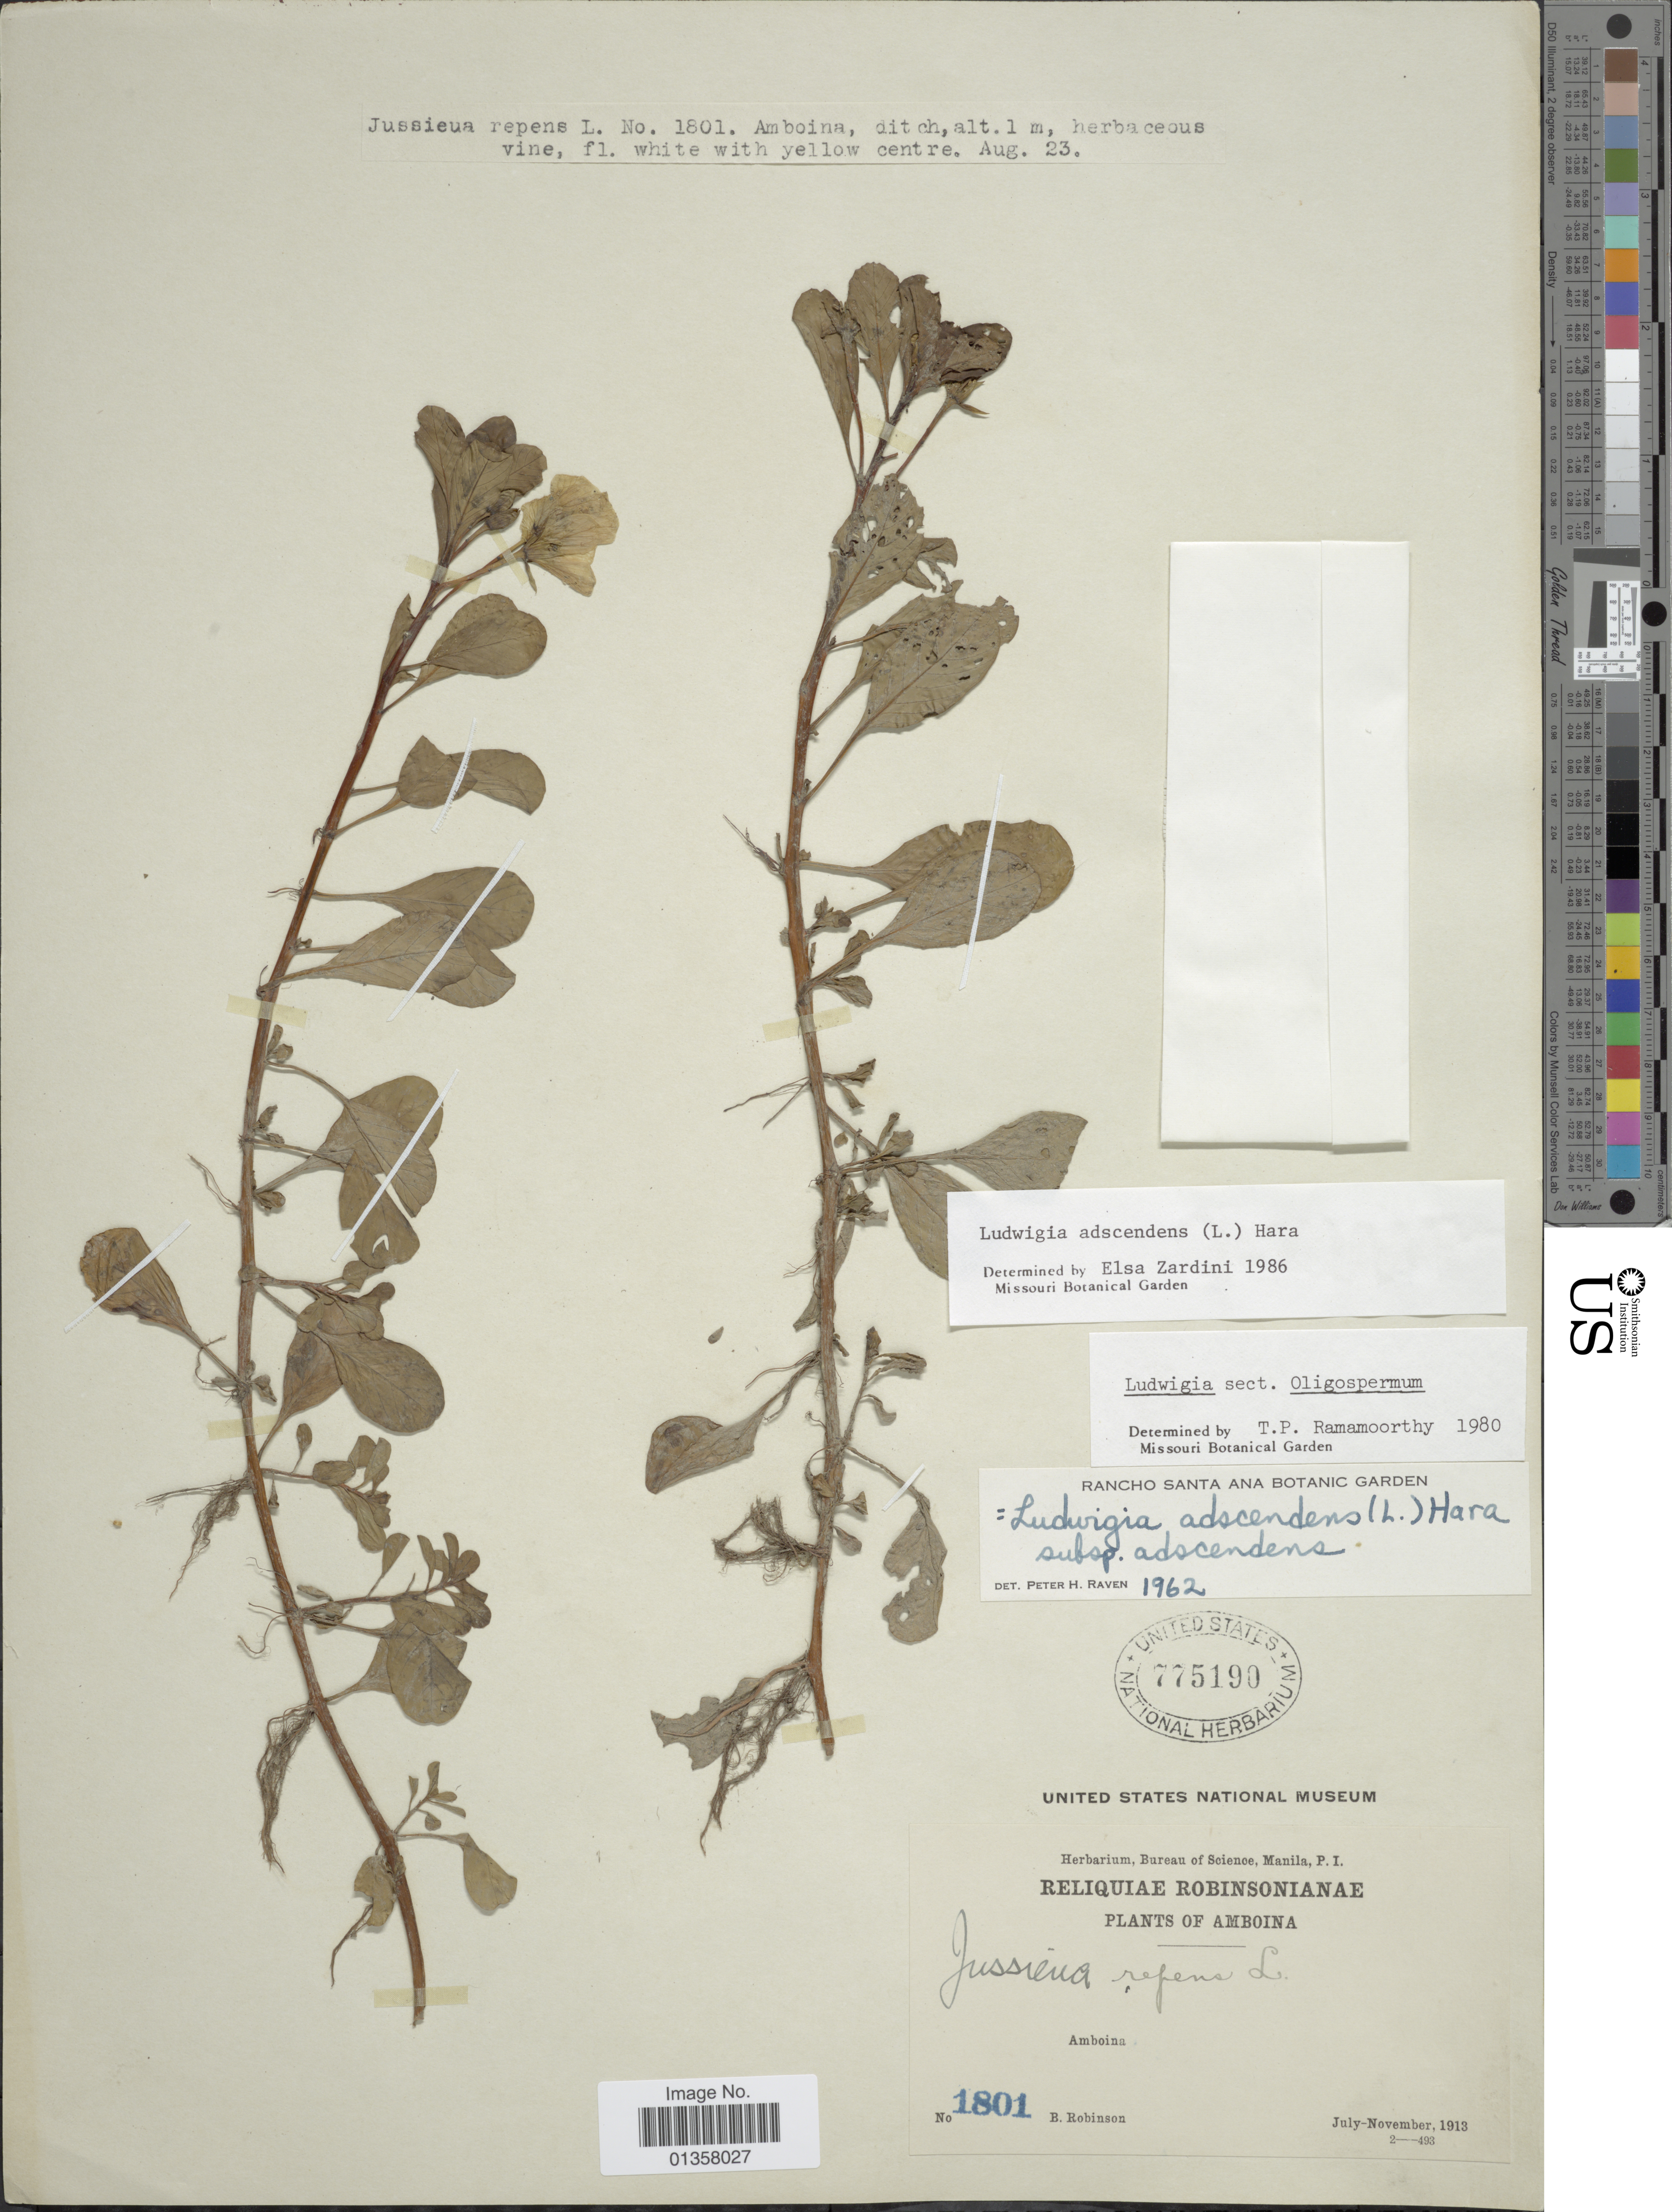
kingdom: Plantae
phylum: Tracheophyta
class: Magnoliopsida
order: Myrtales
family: Onagraceae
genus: Ludwigia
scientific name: Ludwigia adscendens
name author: (L.) H. Hara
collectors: B. Robinson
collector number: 1801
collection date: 1913-07/1913-11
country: Indonesia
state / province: Sumatra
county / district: Aceh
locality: Amboina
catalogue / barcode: US 775190